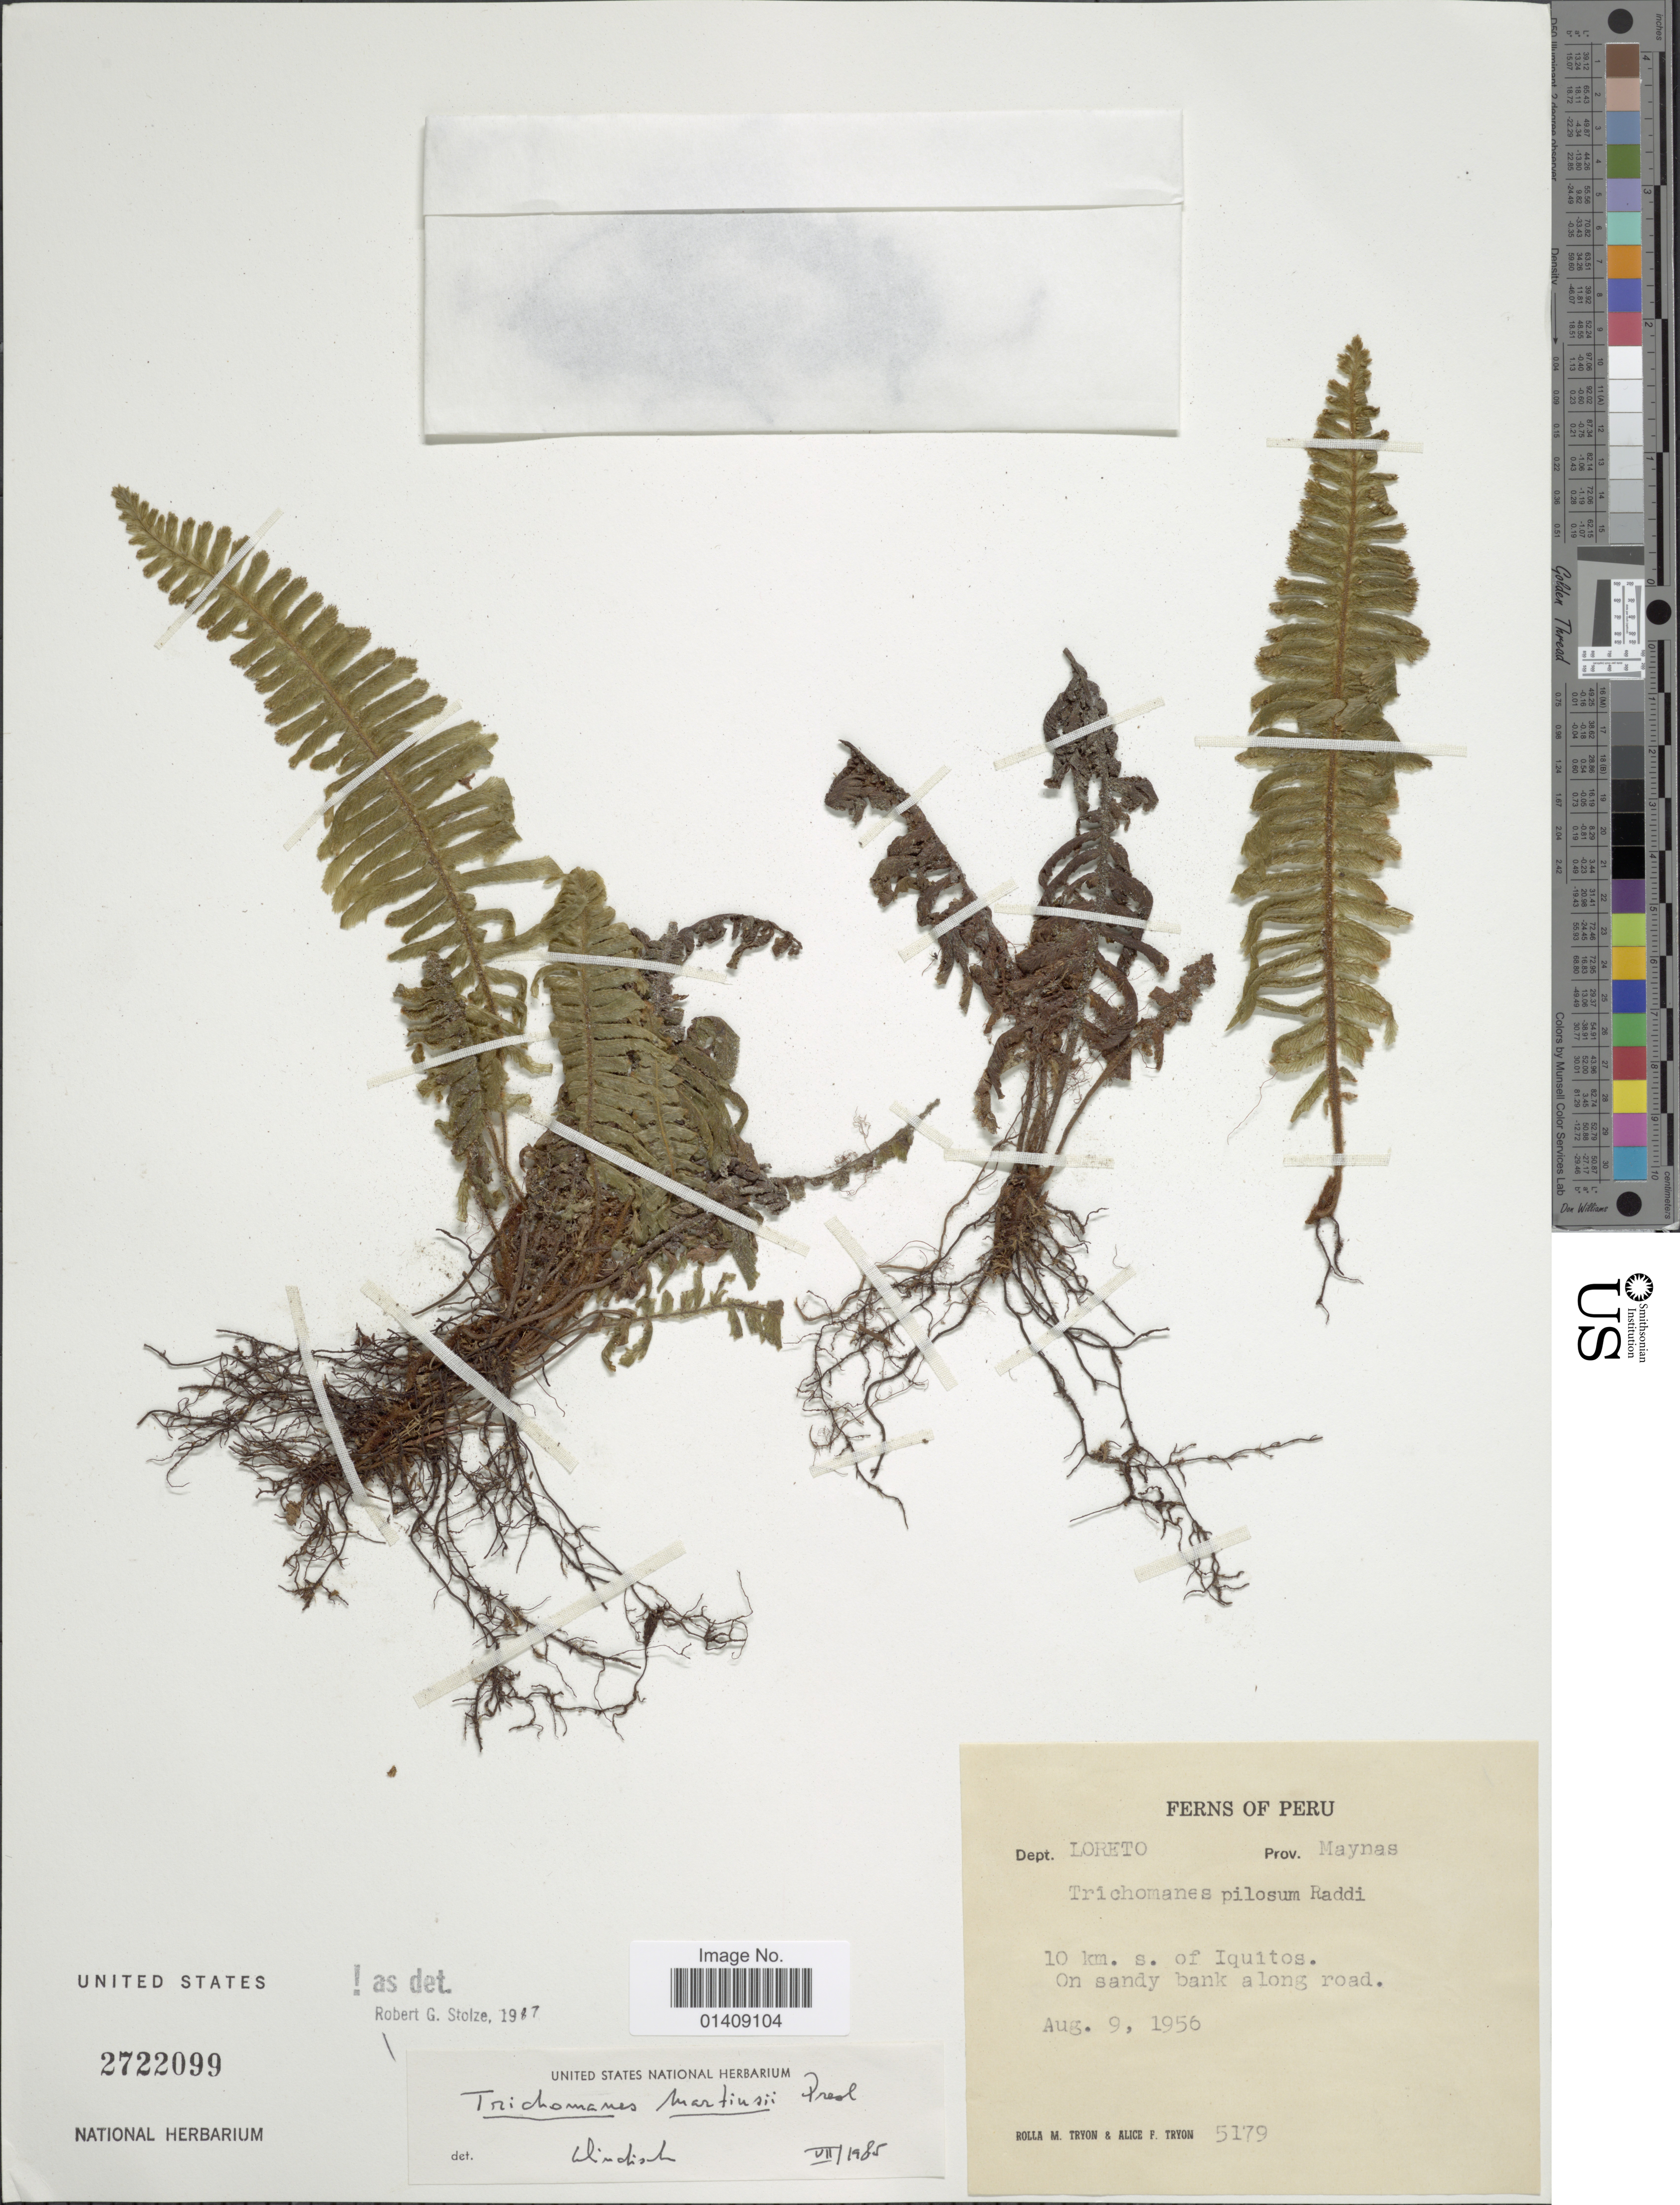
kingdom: Plantae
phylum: Tracheophyta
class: Polypodiopsida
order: Hymenophyllales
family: Hymenophyllaceae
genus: Trichomanes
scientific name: Trichomanes martiusii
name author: C. Presl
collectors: R. M. Tryon & A. F. Tryon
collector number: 5179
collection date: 1956-08-09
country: Peru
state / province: Loreto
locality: Maynas 10 km. s. of Iquitos. On sandy bank along road.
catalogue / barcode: US 2722099